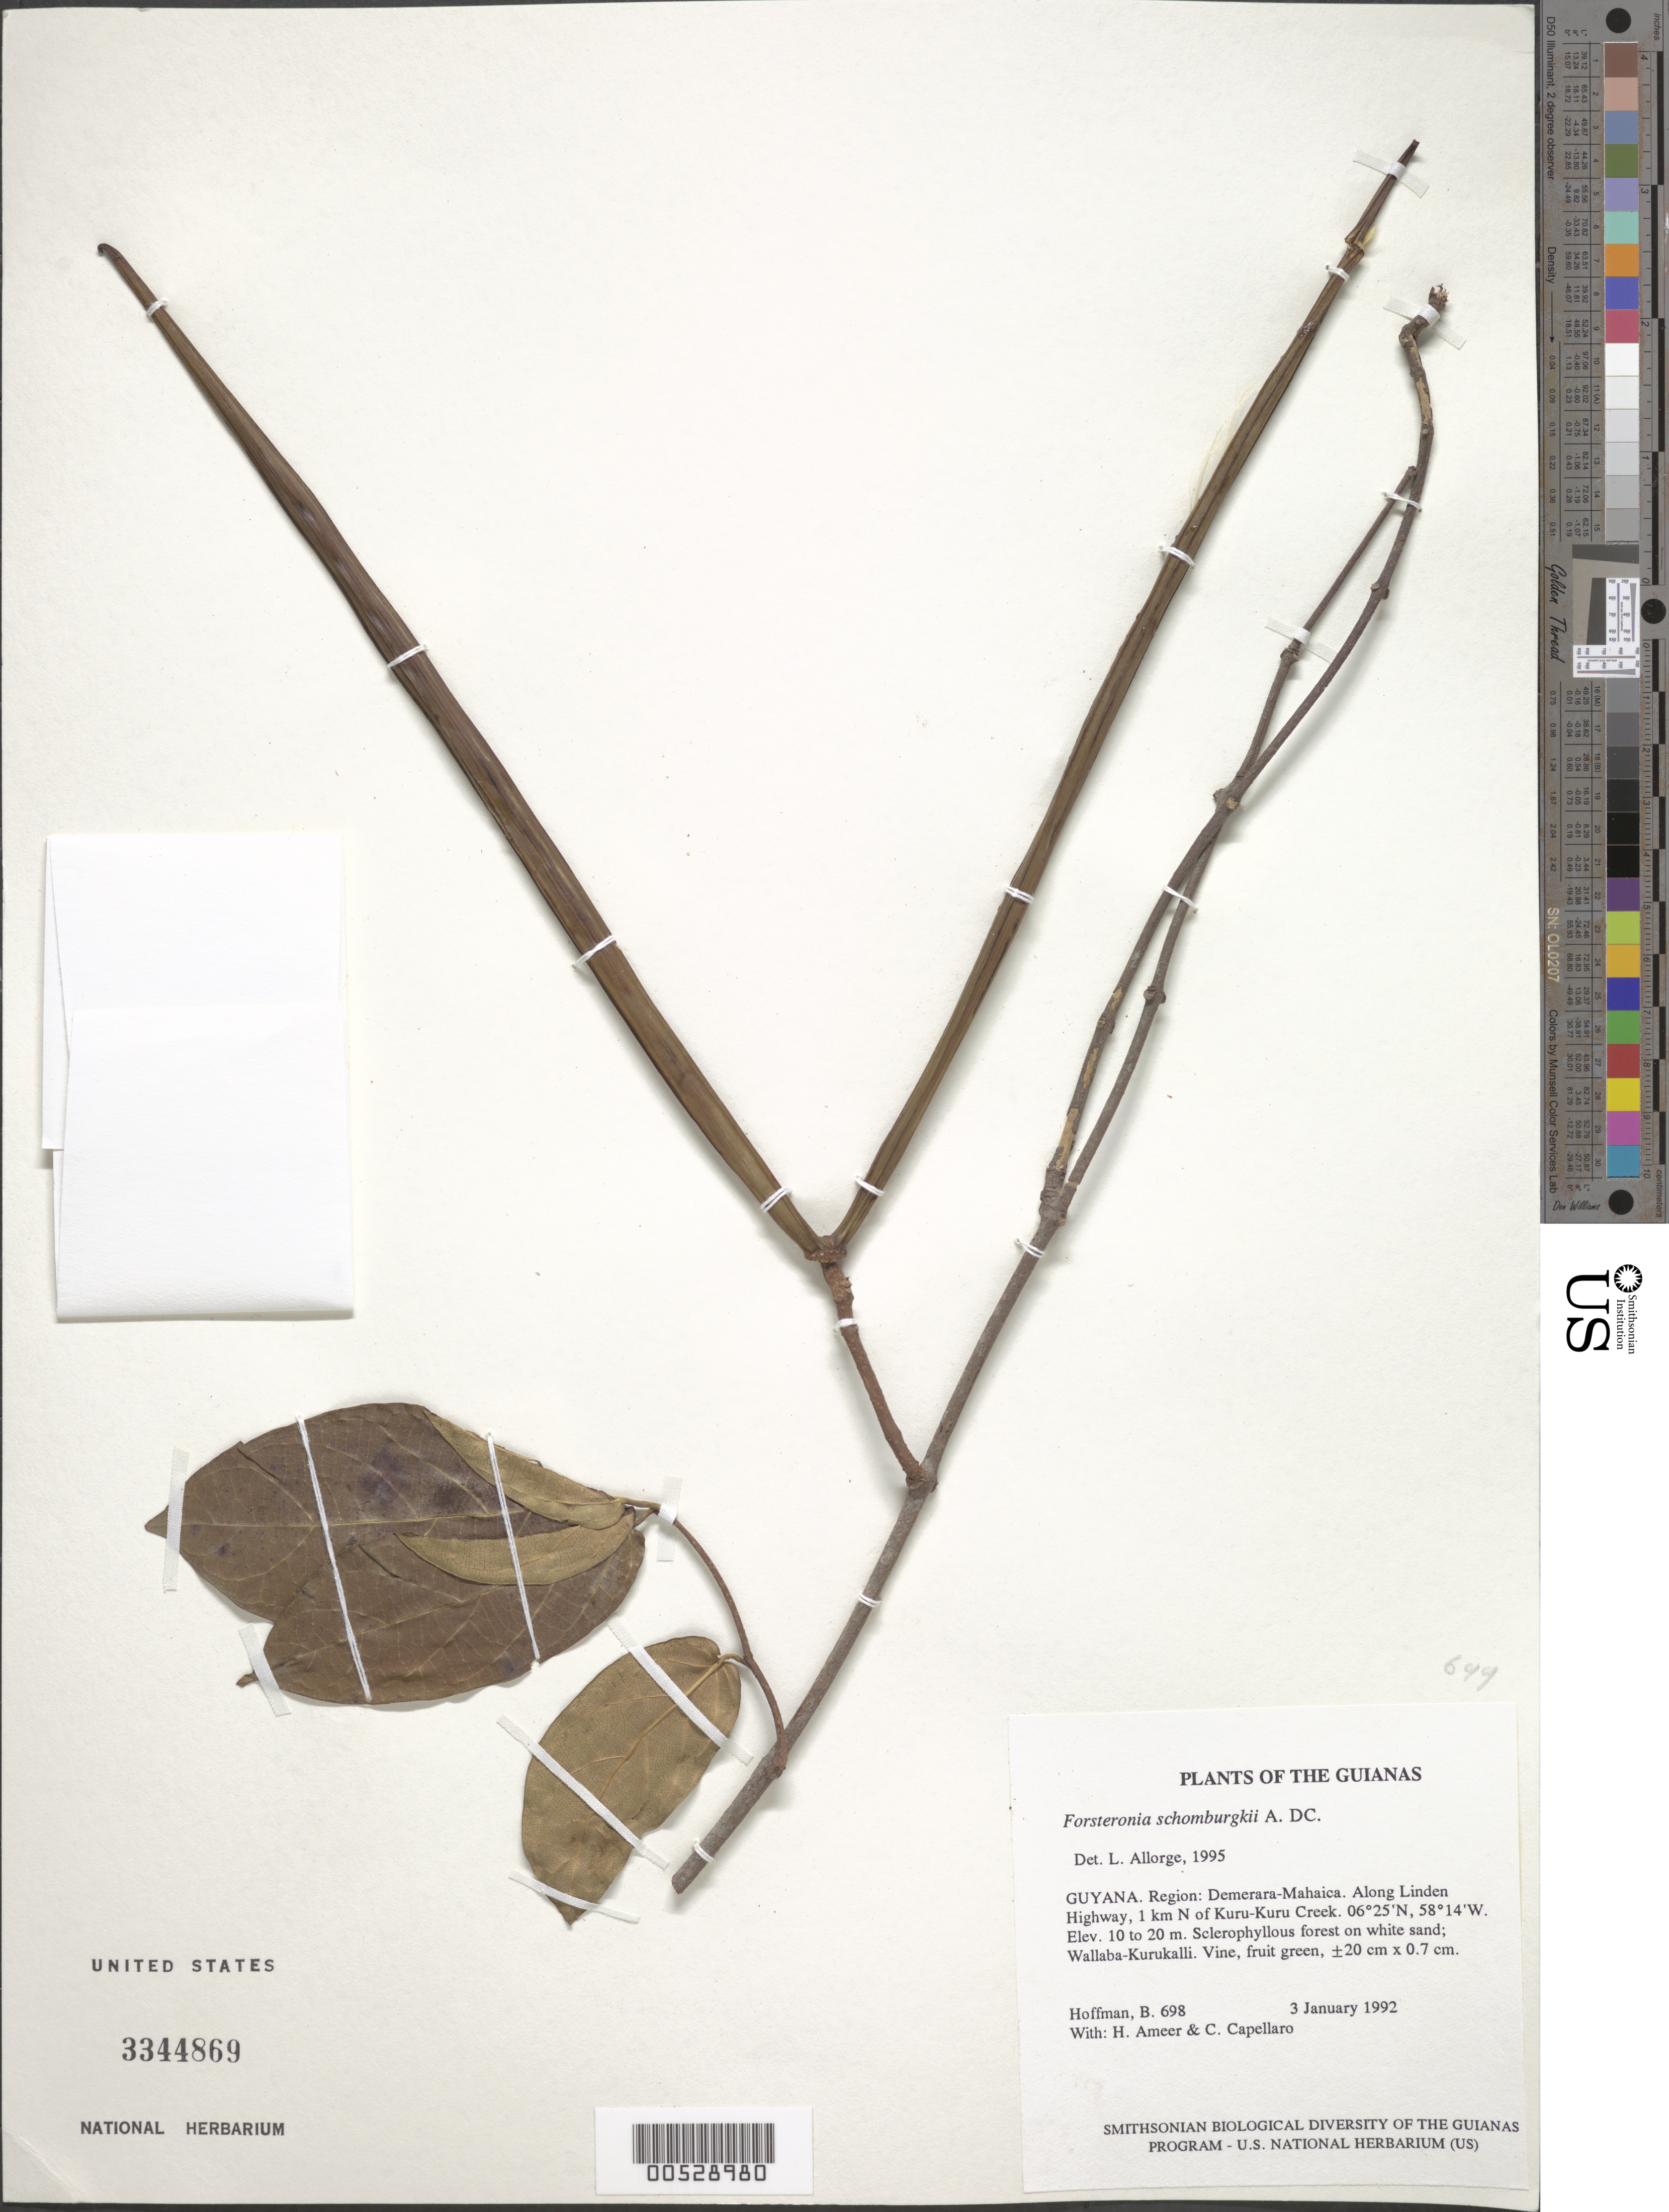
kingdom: Plantae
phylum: Tracheophyta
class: Magnoliopsida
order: Gentianales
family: Apocynaceae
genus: Forsteronia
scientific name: Forsteronia schomburgkii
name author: A. DC.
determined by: Allorge, L.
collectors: B. Hoffman, H. Ameer & C. Capellaro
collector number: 698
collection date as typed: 3 January 1992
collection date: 1992-01-03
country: Guyana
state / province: Demerara-Mahaica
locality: Along Linden Highway, 1 km N of Kuru-Kuru Creek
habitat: Sclerophyllous forest on white sand; Wallaba-Kurukalli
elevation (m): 10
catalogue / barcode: US 3344869